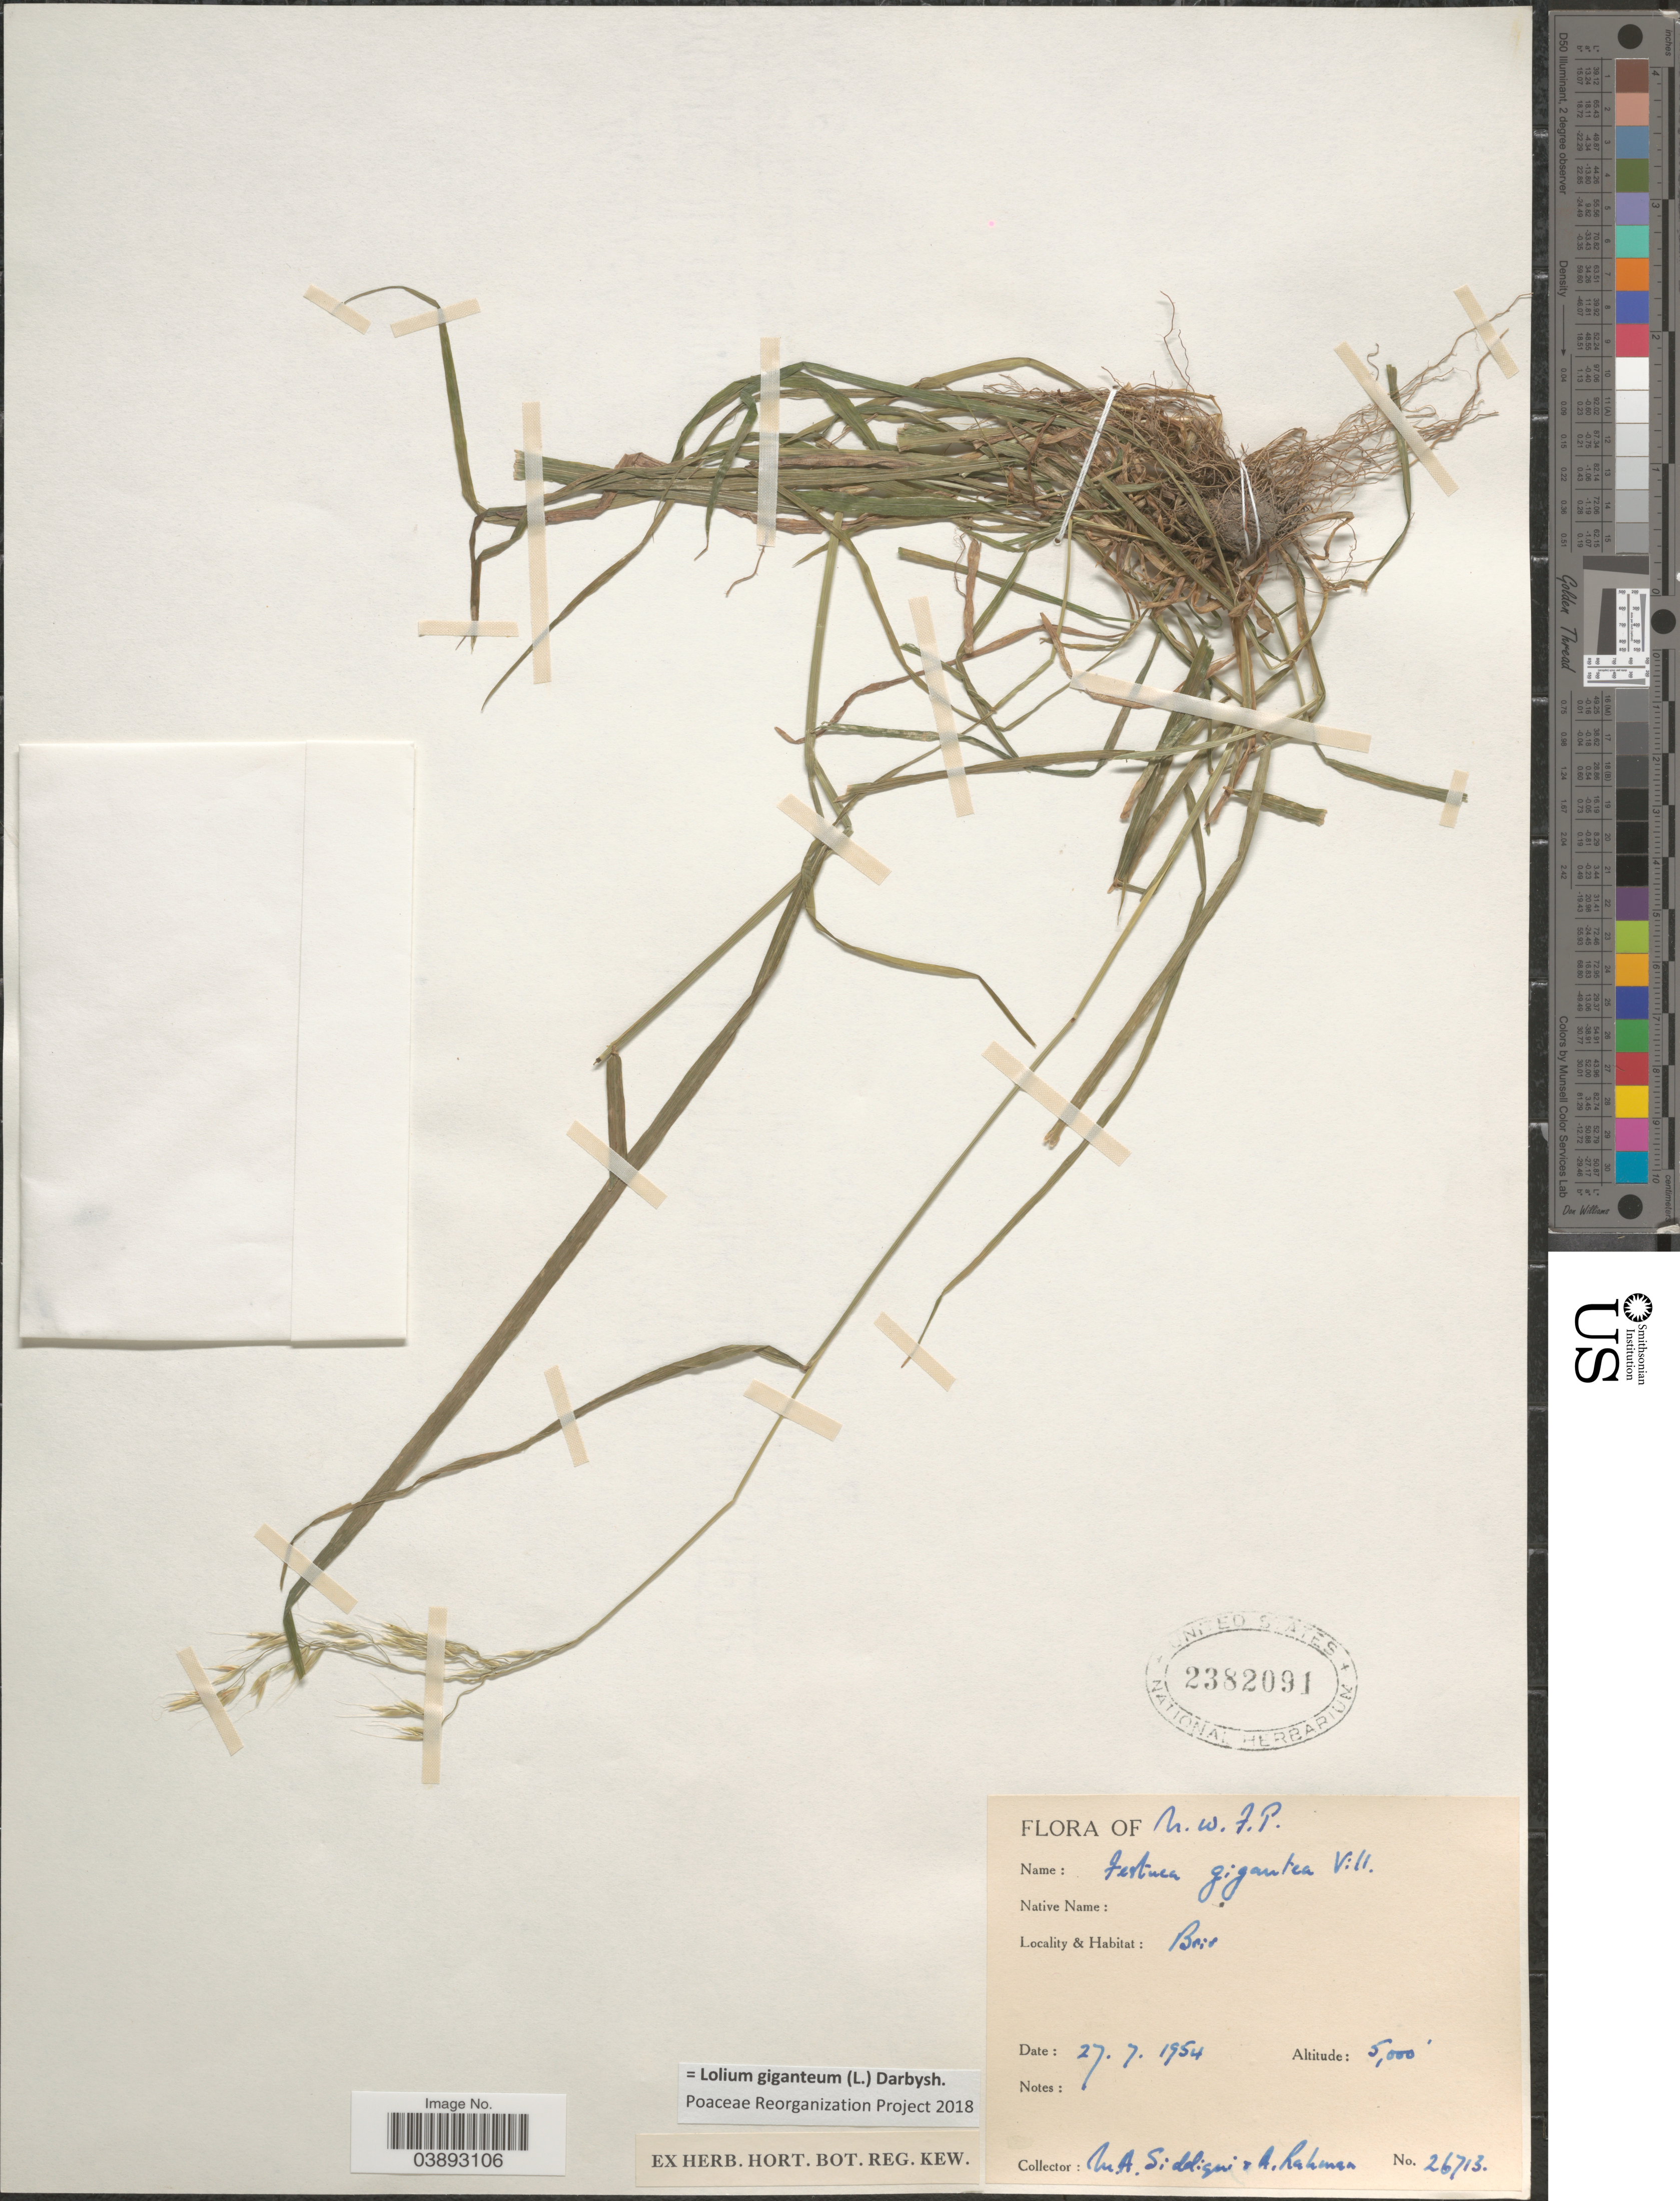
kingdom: Plantae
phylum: Tracheophyta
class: Liliopsida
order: Poales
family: Poaceae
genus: Lolium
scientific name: Lolium giganteum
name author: (L.) Darbysh.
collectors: M. Siddiqui & A. Rahman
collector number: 26713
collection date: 1954-07-27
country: Pakistan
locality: N. W. F. P.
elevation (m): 1524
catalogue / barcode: US 2382091